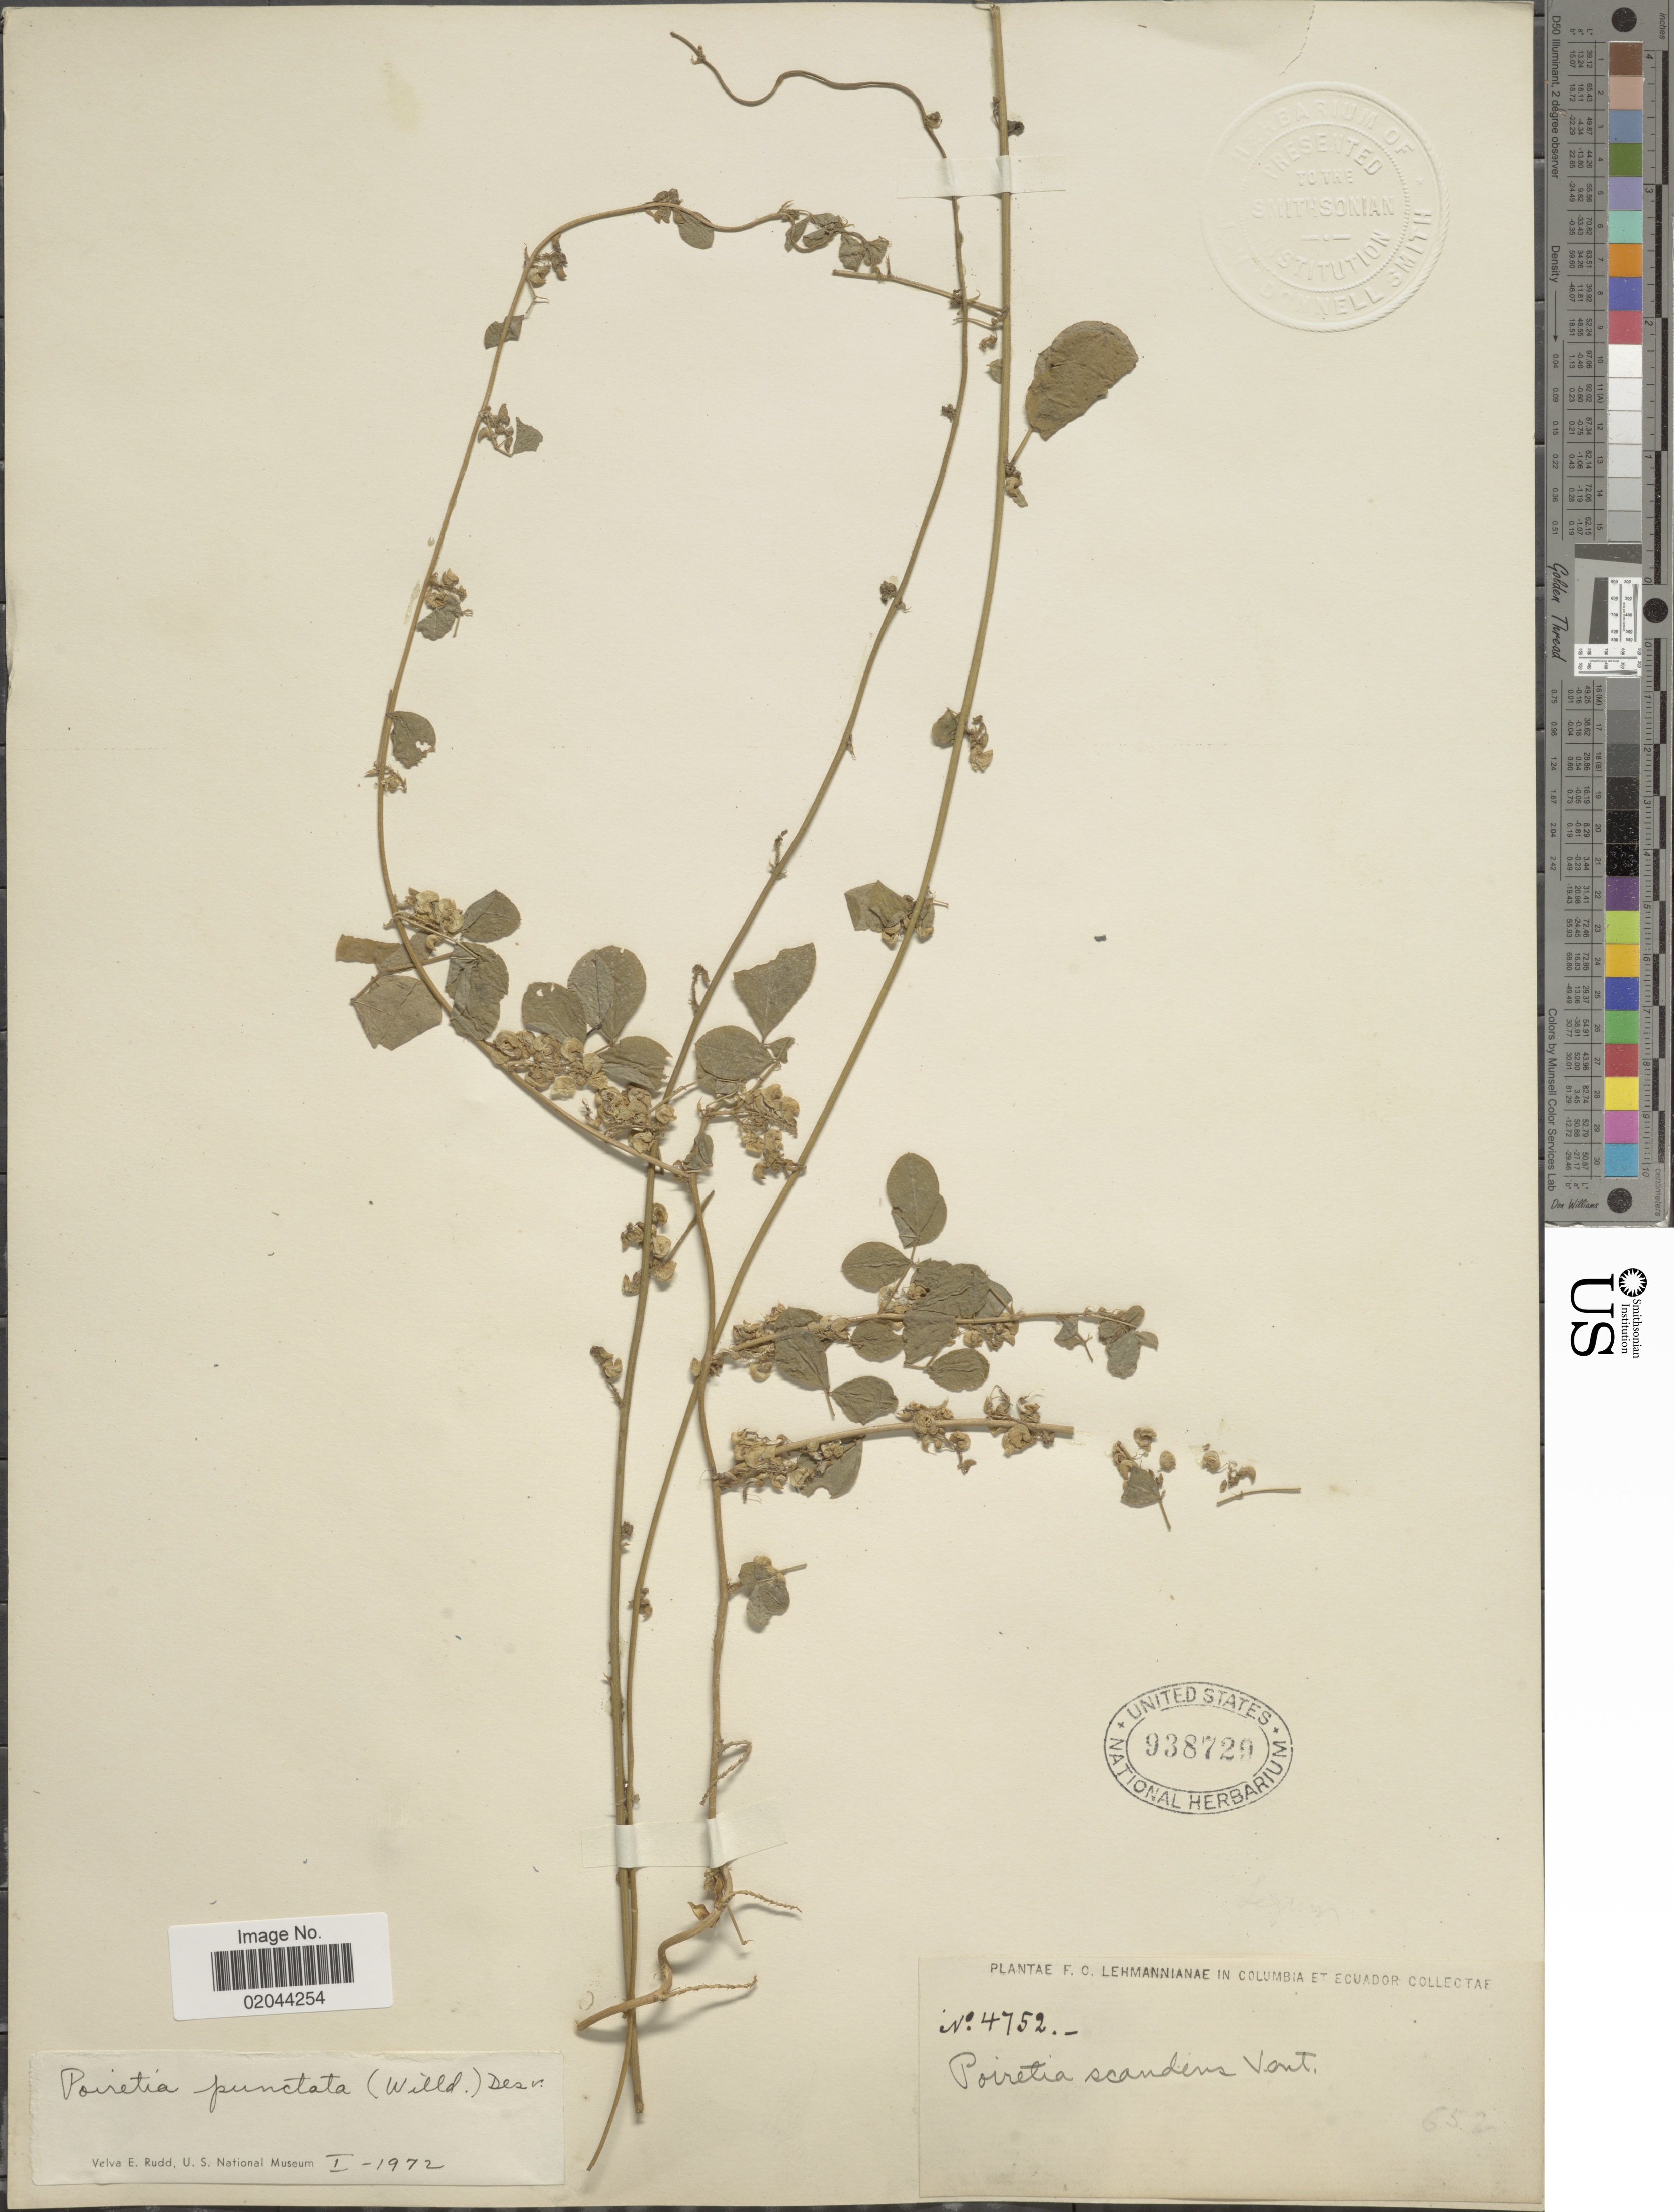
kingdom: Plantae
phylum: Tracheophyta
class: Magnoliopsida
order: Fabales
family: Fabaceae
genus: Poiretia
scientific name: Poiretia punctata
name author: (Willd.) Desv.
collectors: F. C. Lehmann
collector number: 4752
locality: Columbia et Ecuador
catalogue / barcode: US 938729